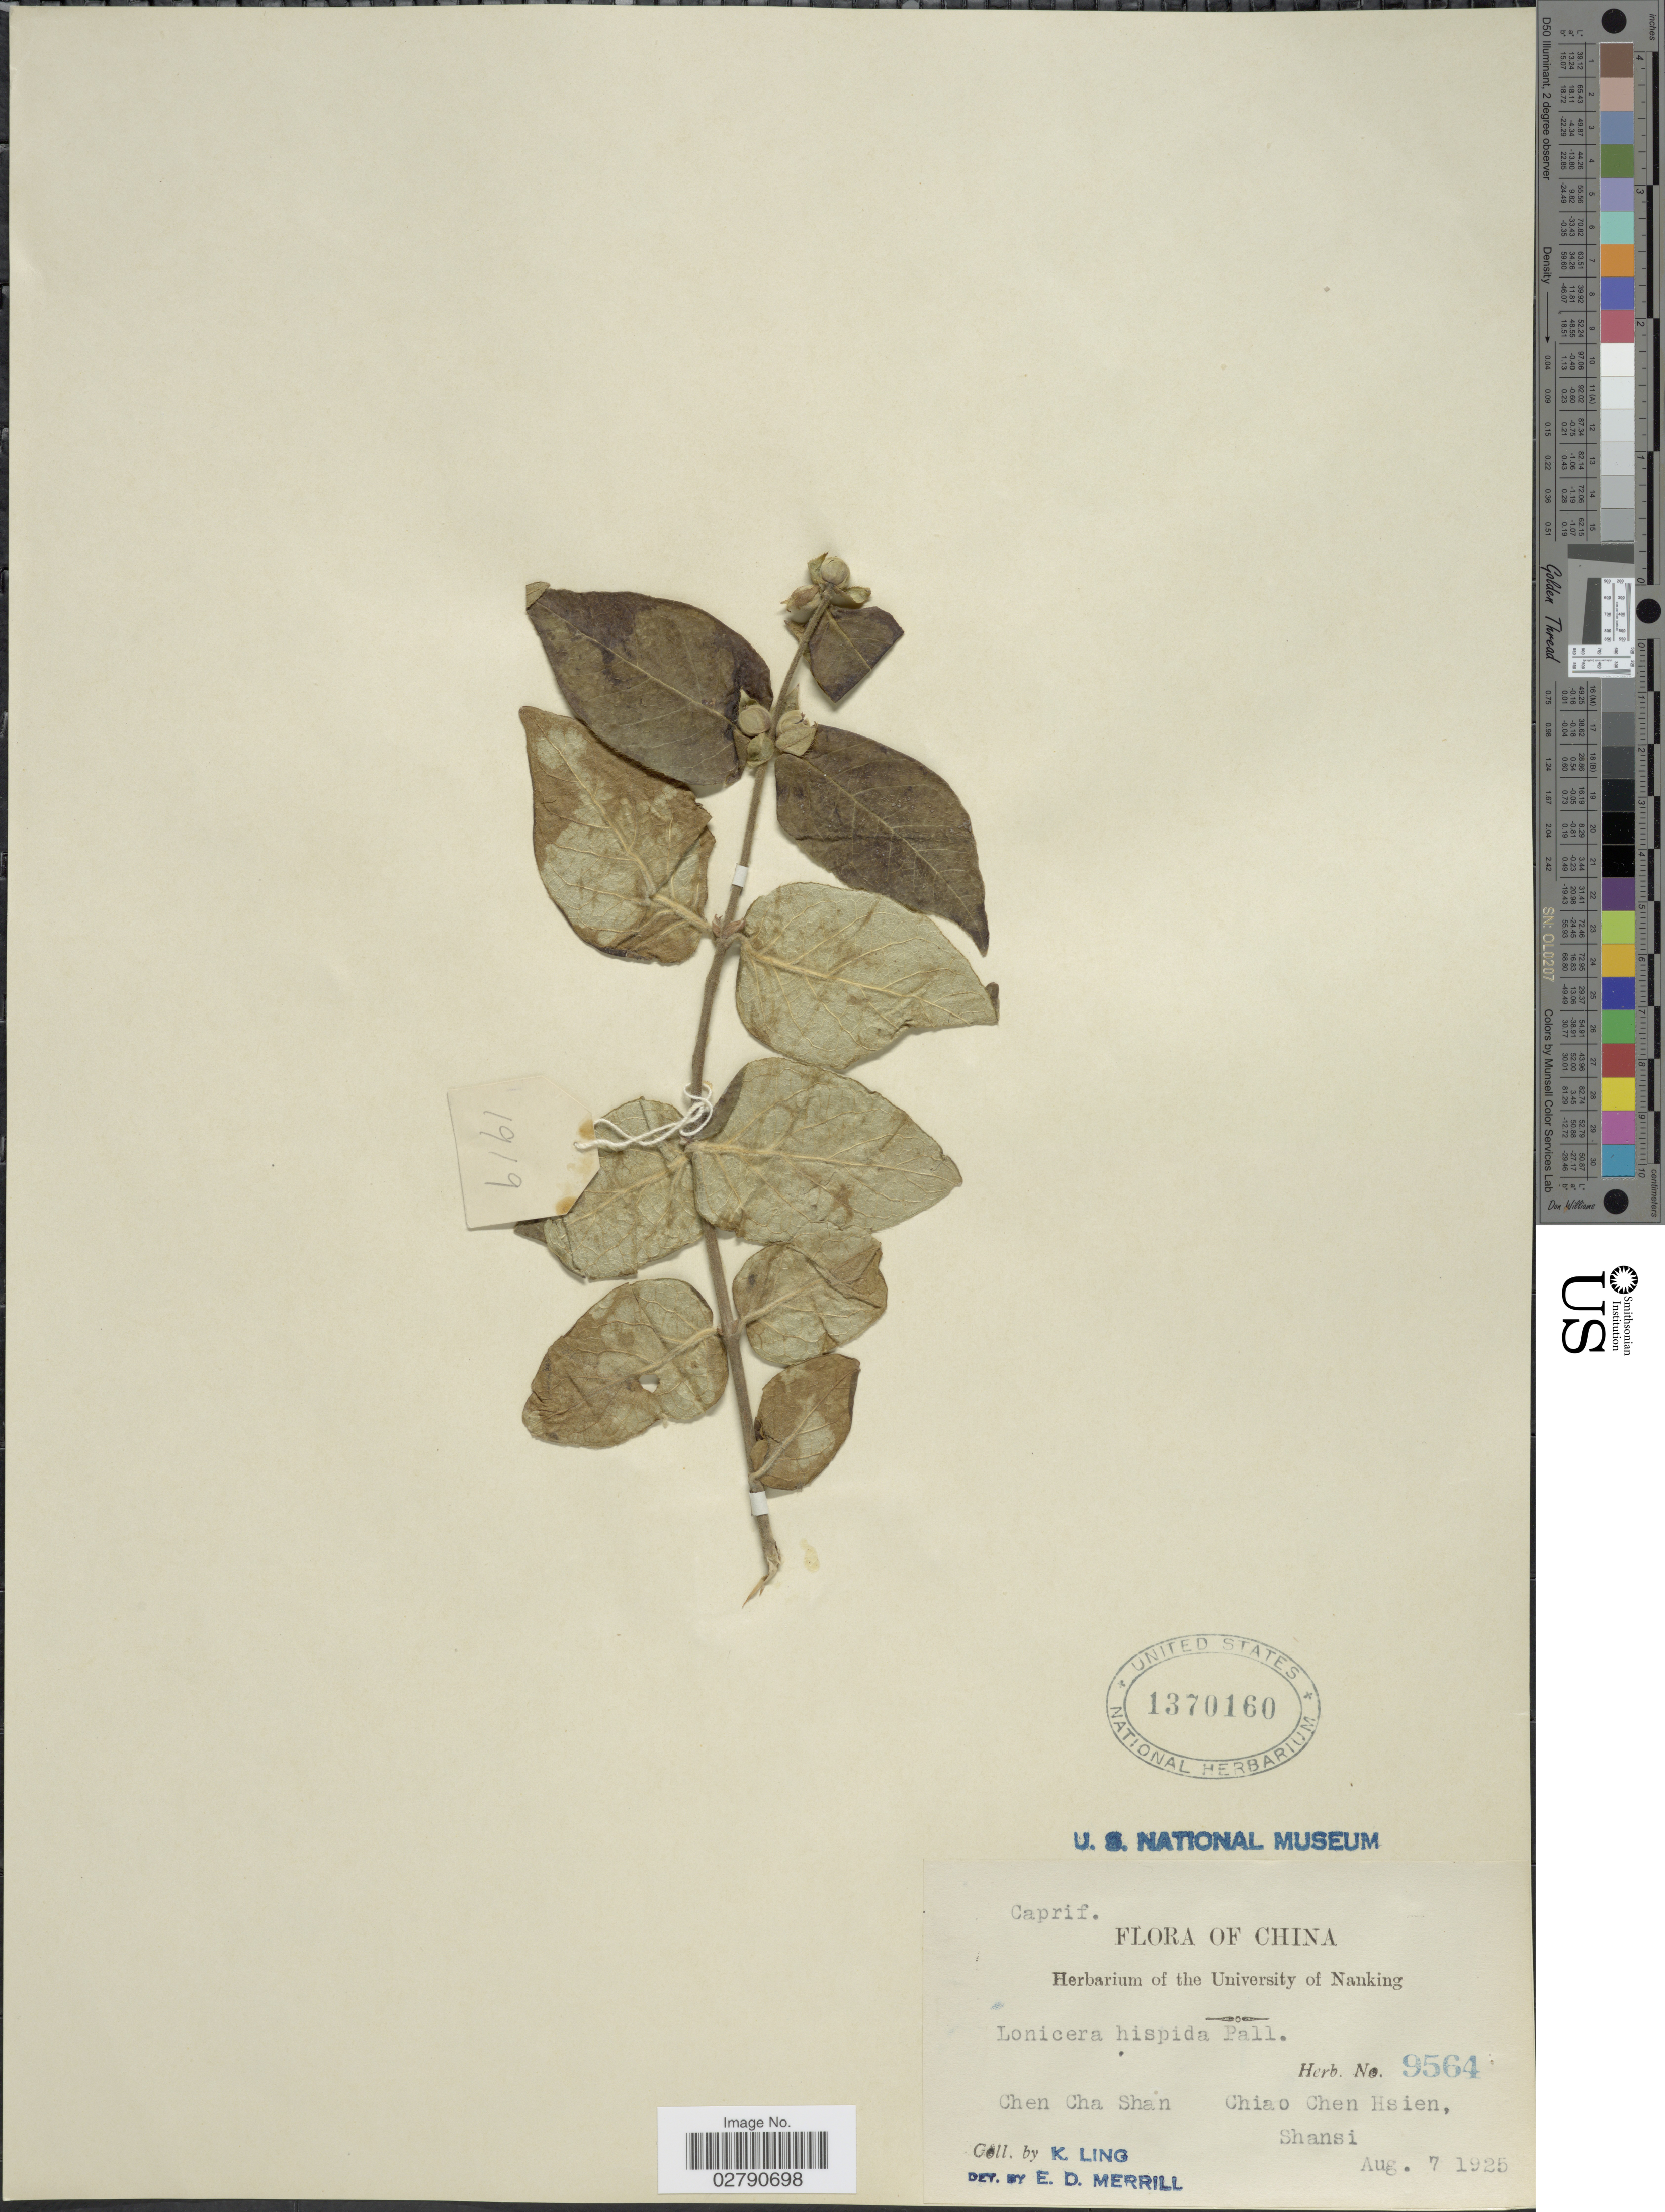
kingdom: Plantae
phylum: Tracheophyta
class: Magnoliopsida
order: Dipsacales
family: Caprifoliaceae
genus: Lonicera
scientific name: Lonicera hispida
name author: Pall. ex Roem. & Schult.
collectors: K. Ling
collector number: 9564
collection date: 1925-08-07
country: China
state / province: Shanxi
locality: Chen Cha Shan, Chiao Chen Hsien, Shansi.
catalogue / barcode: US 1370160